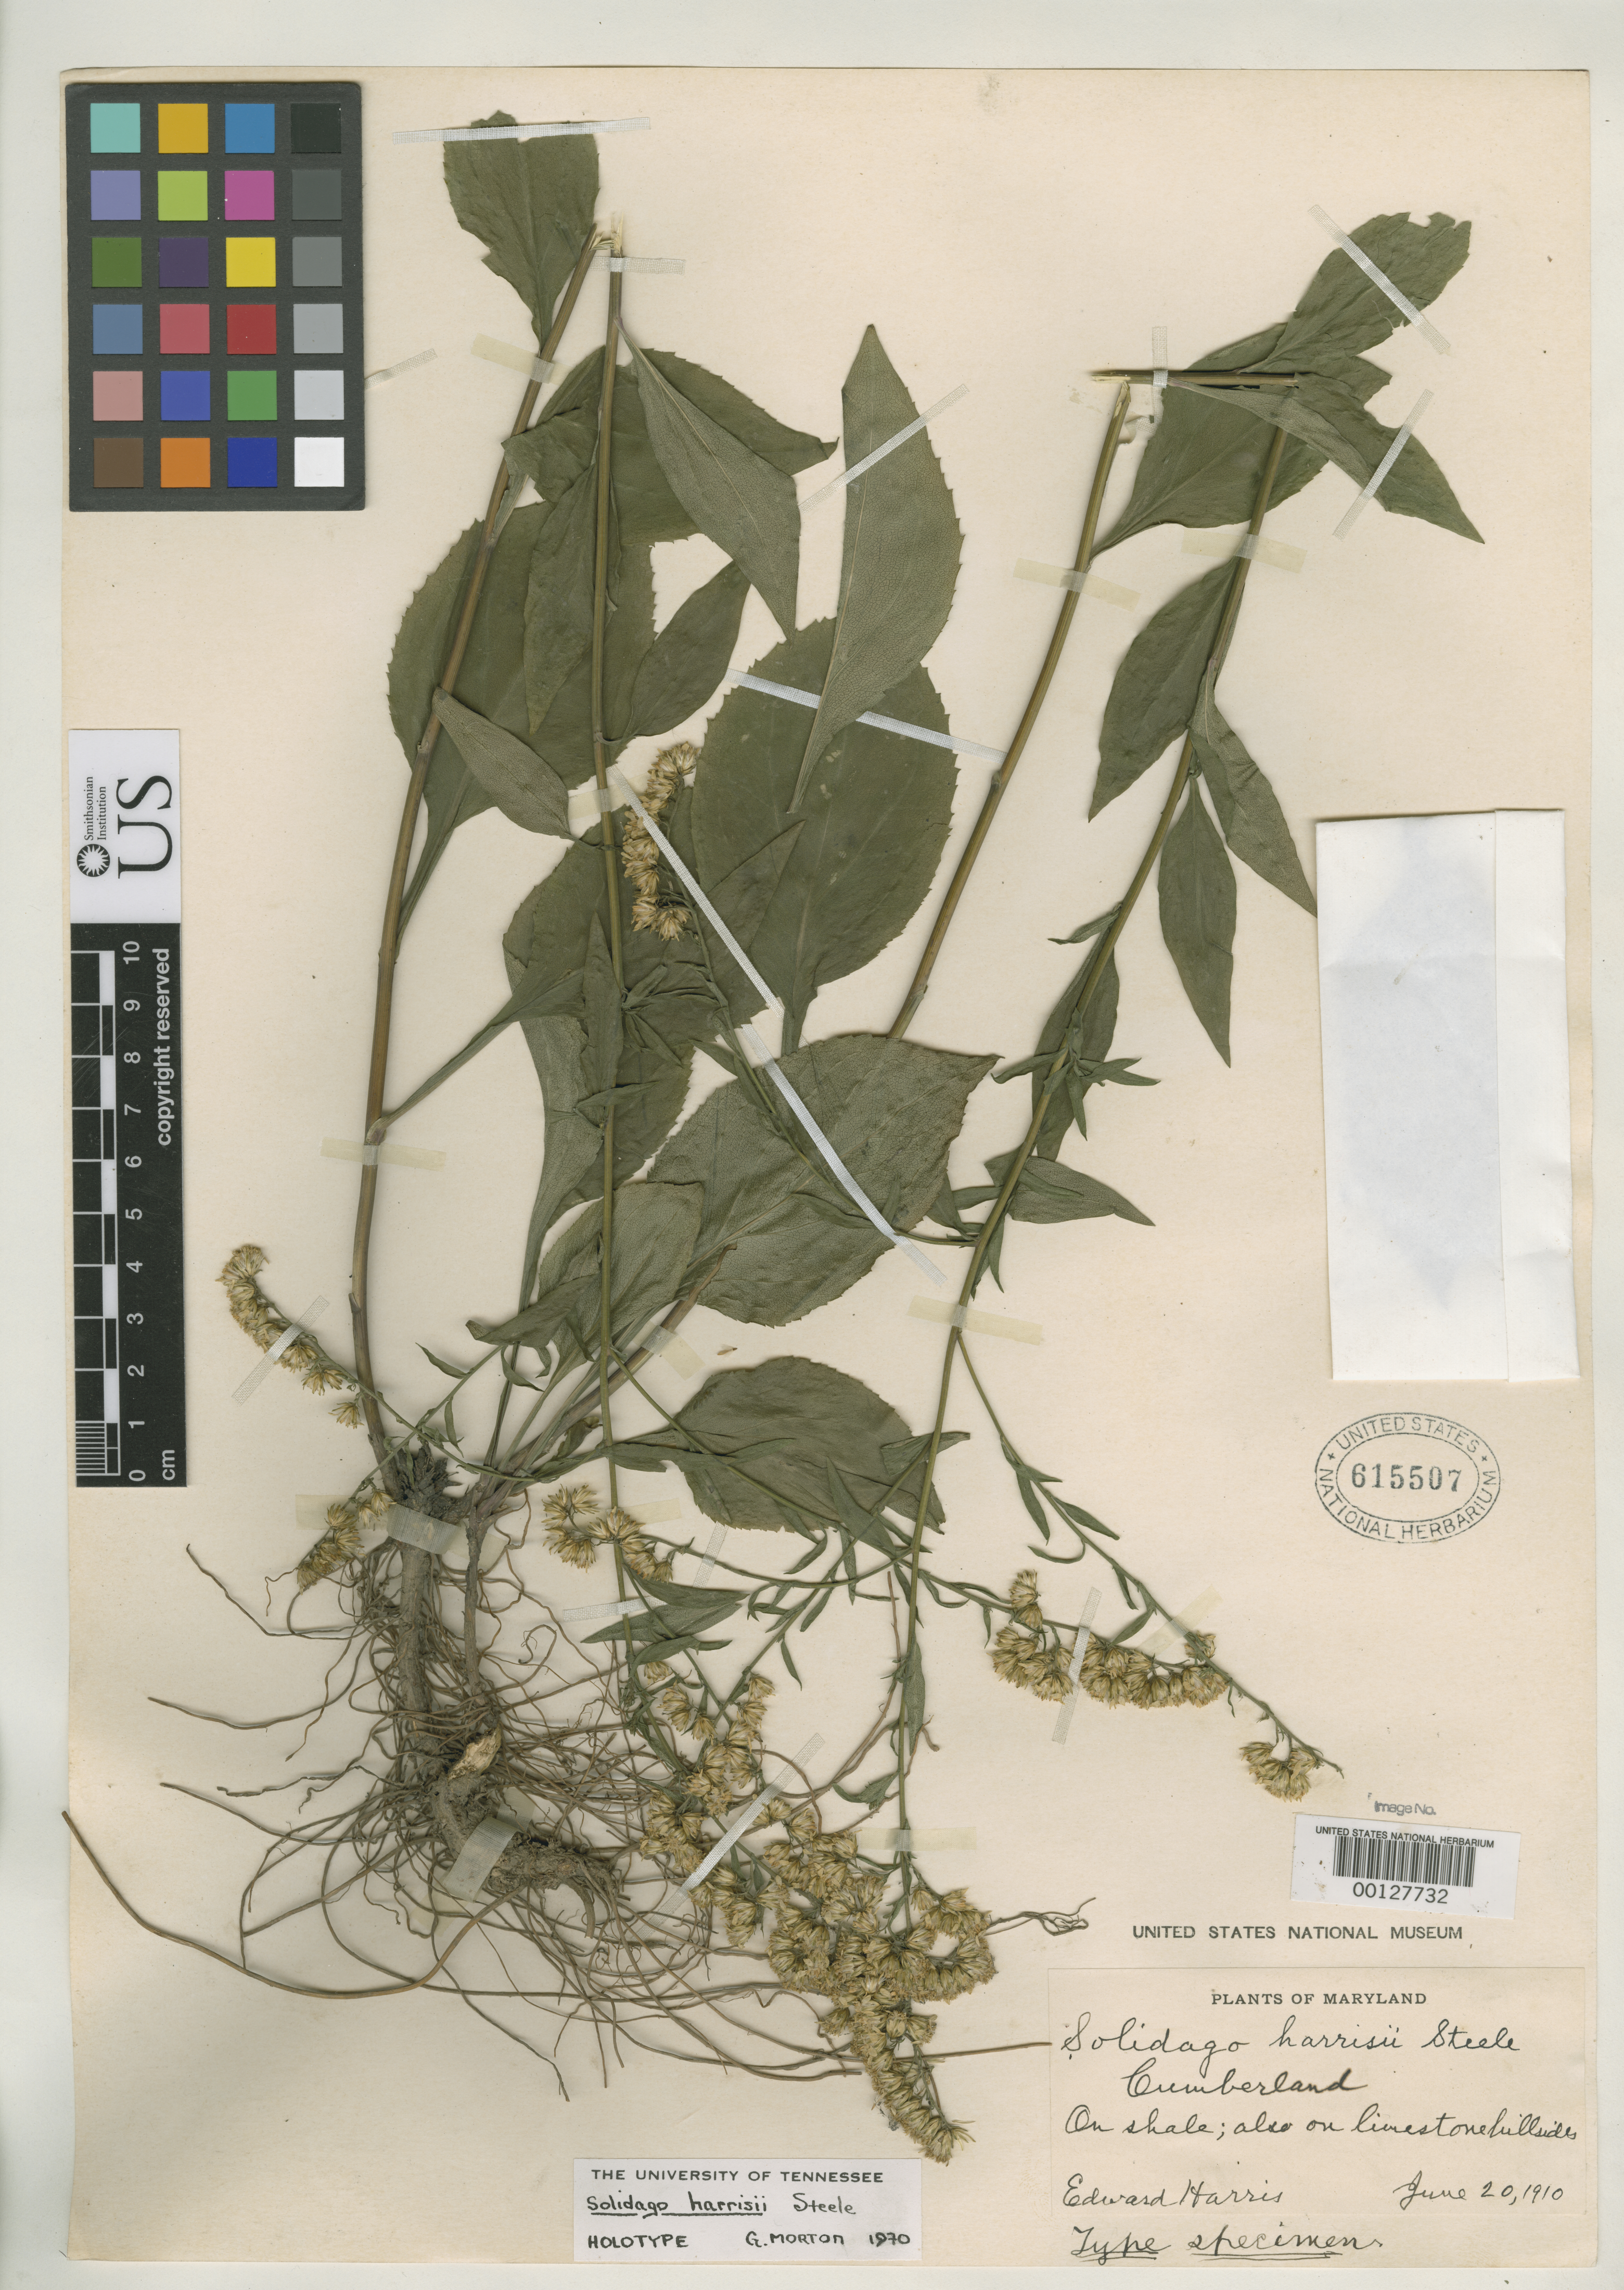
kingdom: Plantae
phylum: Tracheophyta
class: Magnoliopsida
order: Asterales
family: Asteraceae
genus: Solidago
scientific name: Solidago harrisii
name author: E.S. Steele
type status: Holotype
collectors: E. Harris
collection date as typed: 20 Jun 1910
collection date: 1910-06-20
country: United States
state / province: Maryland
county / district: Allegany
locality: Cumberland.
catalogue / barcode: US 615507